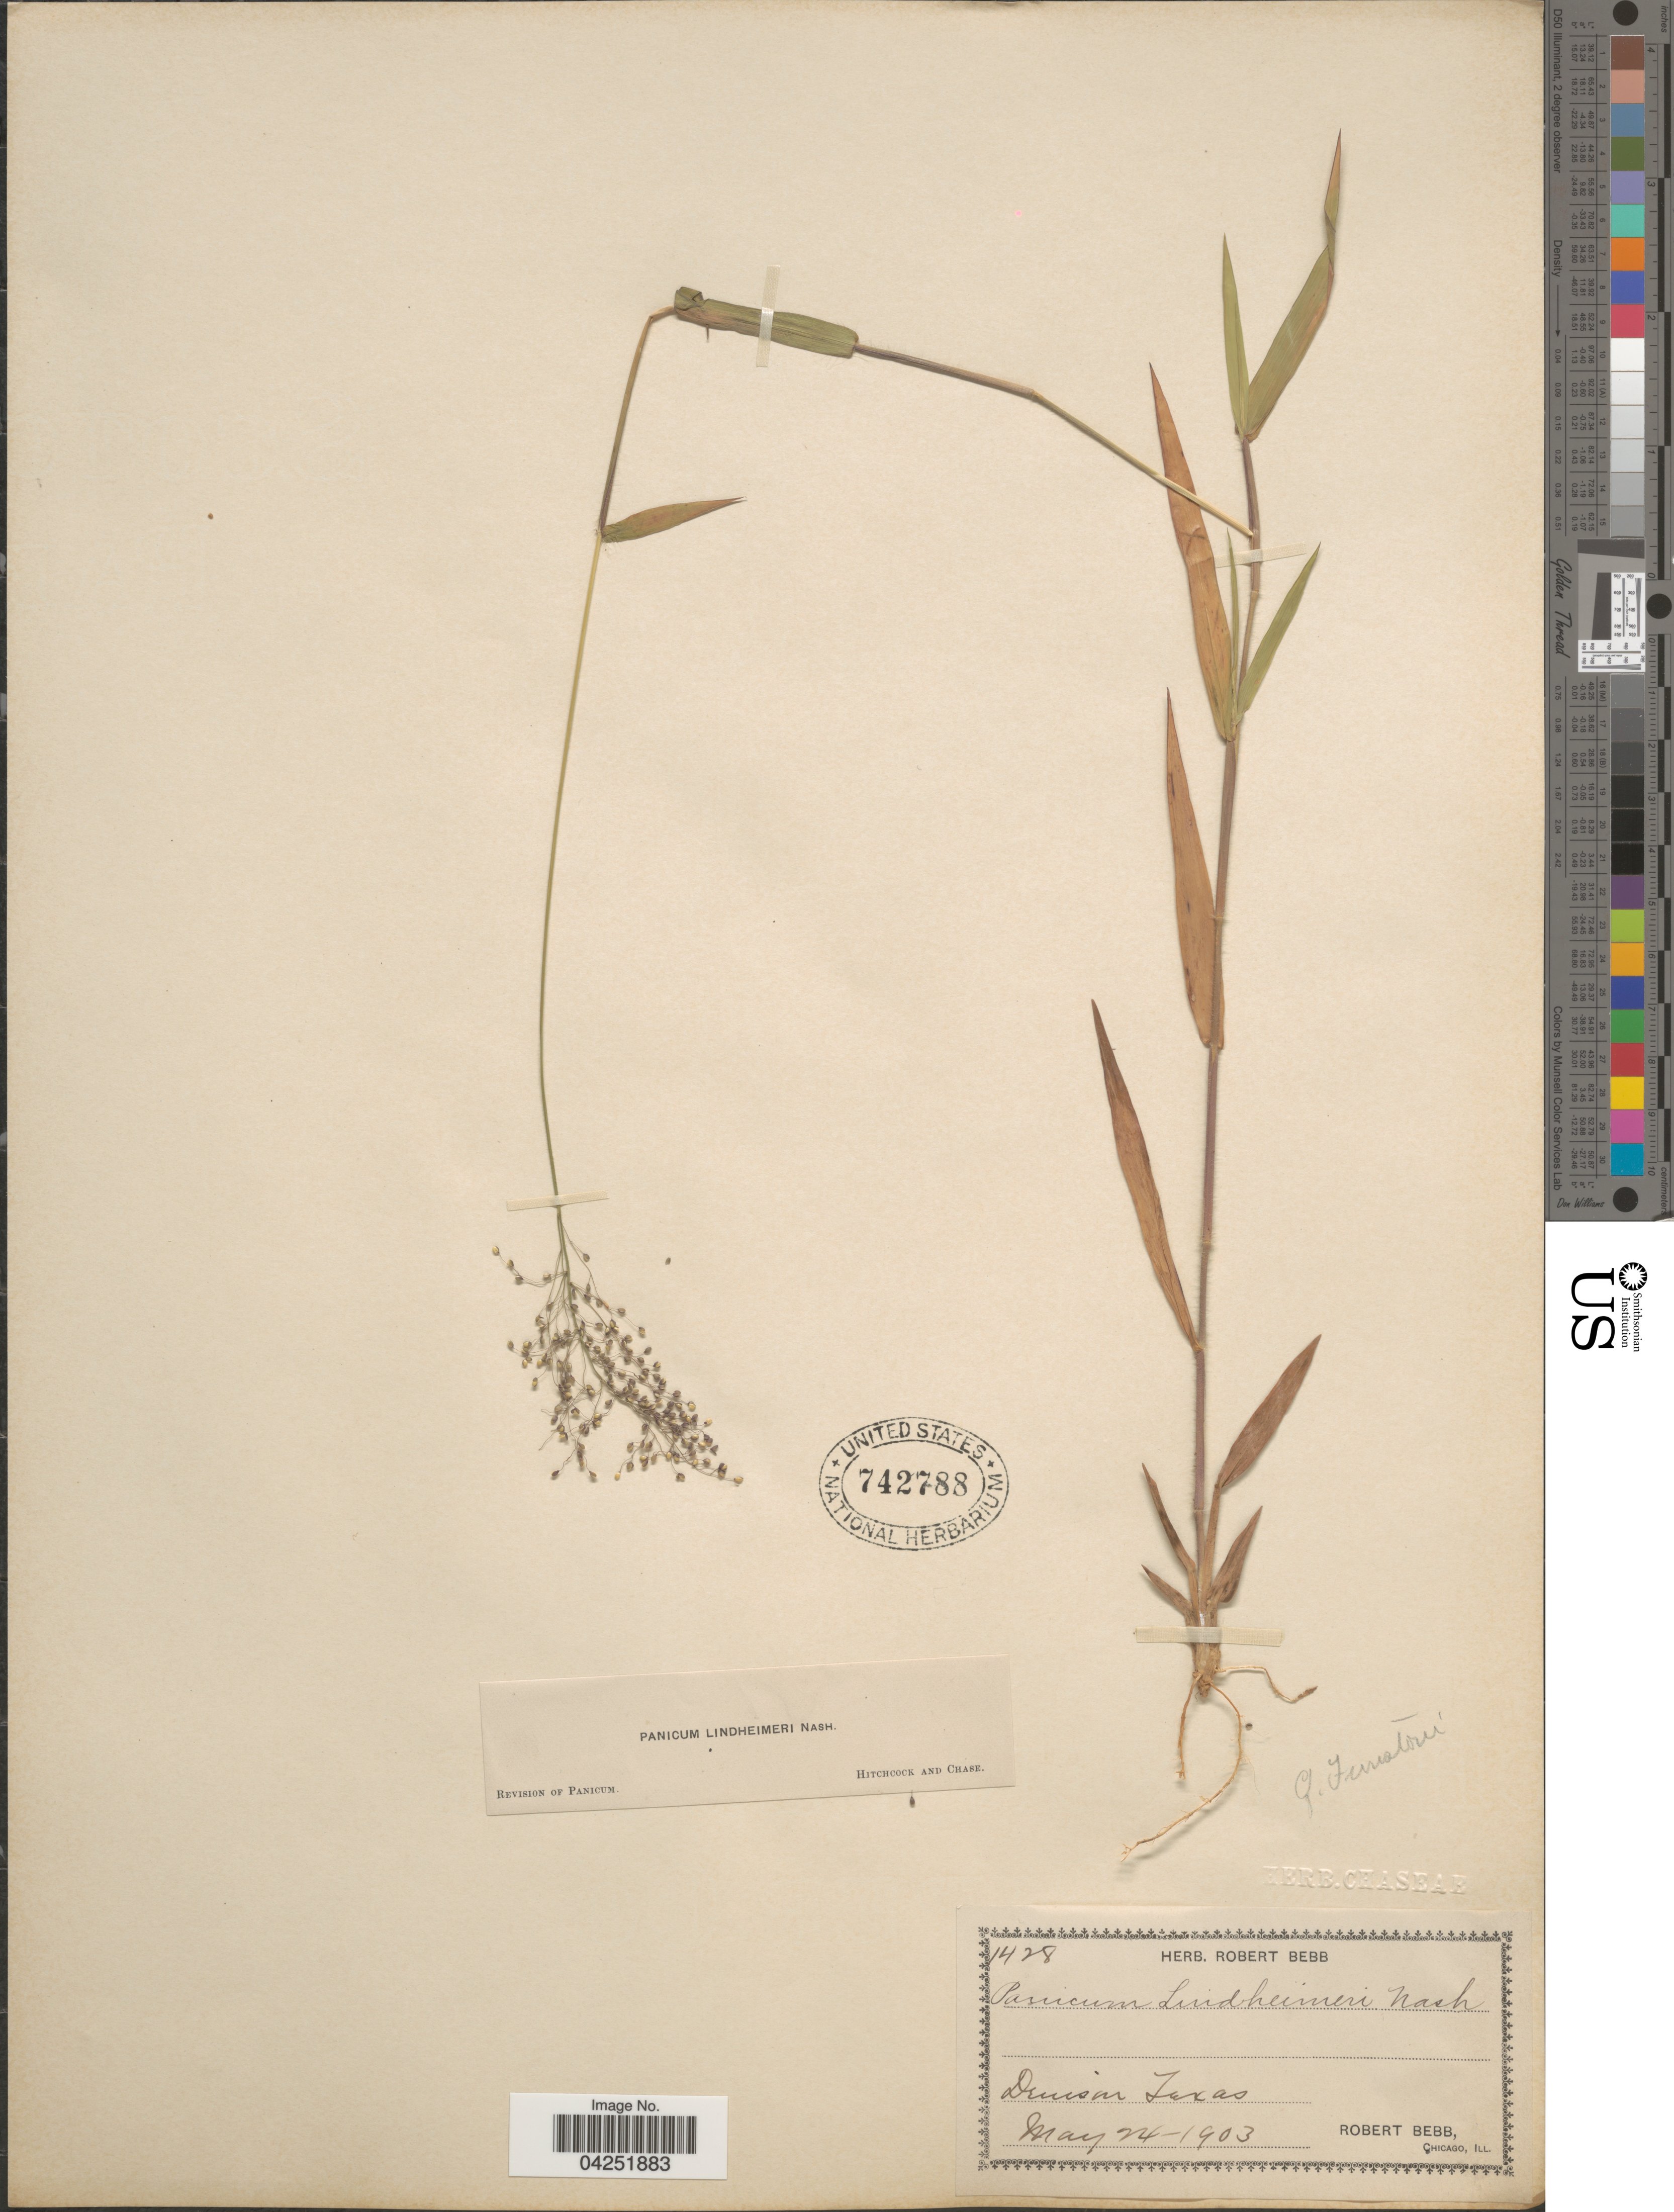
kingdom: Plantae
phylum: Tracheophyta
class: Liliopsida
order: Poales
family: Poaceae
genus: Dichanthelium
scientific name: Dichanthelium acuminatum var. lindheimeri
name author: (Nash) Gould & C.A. Clark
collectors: R. Bebb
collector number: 1428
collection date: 1903-05-24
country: United States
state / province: Texas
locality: Denison.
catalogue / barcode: US 742788